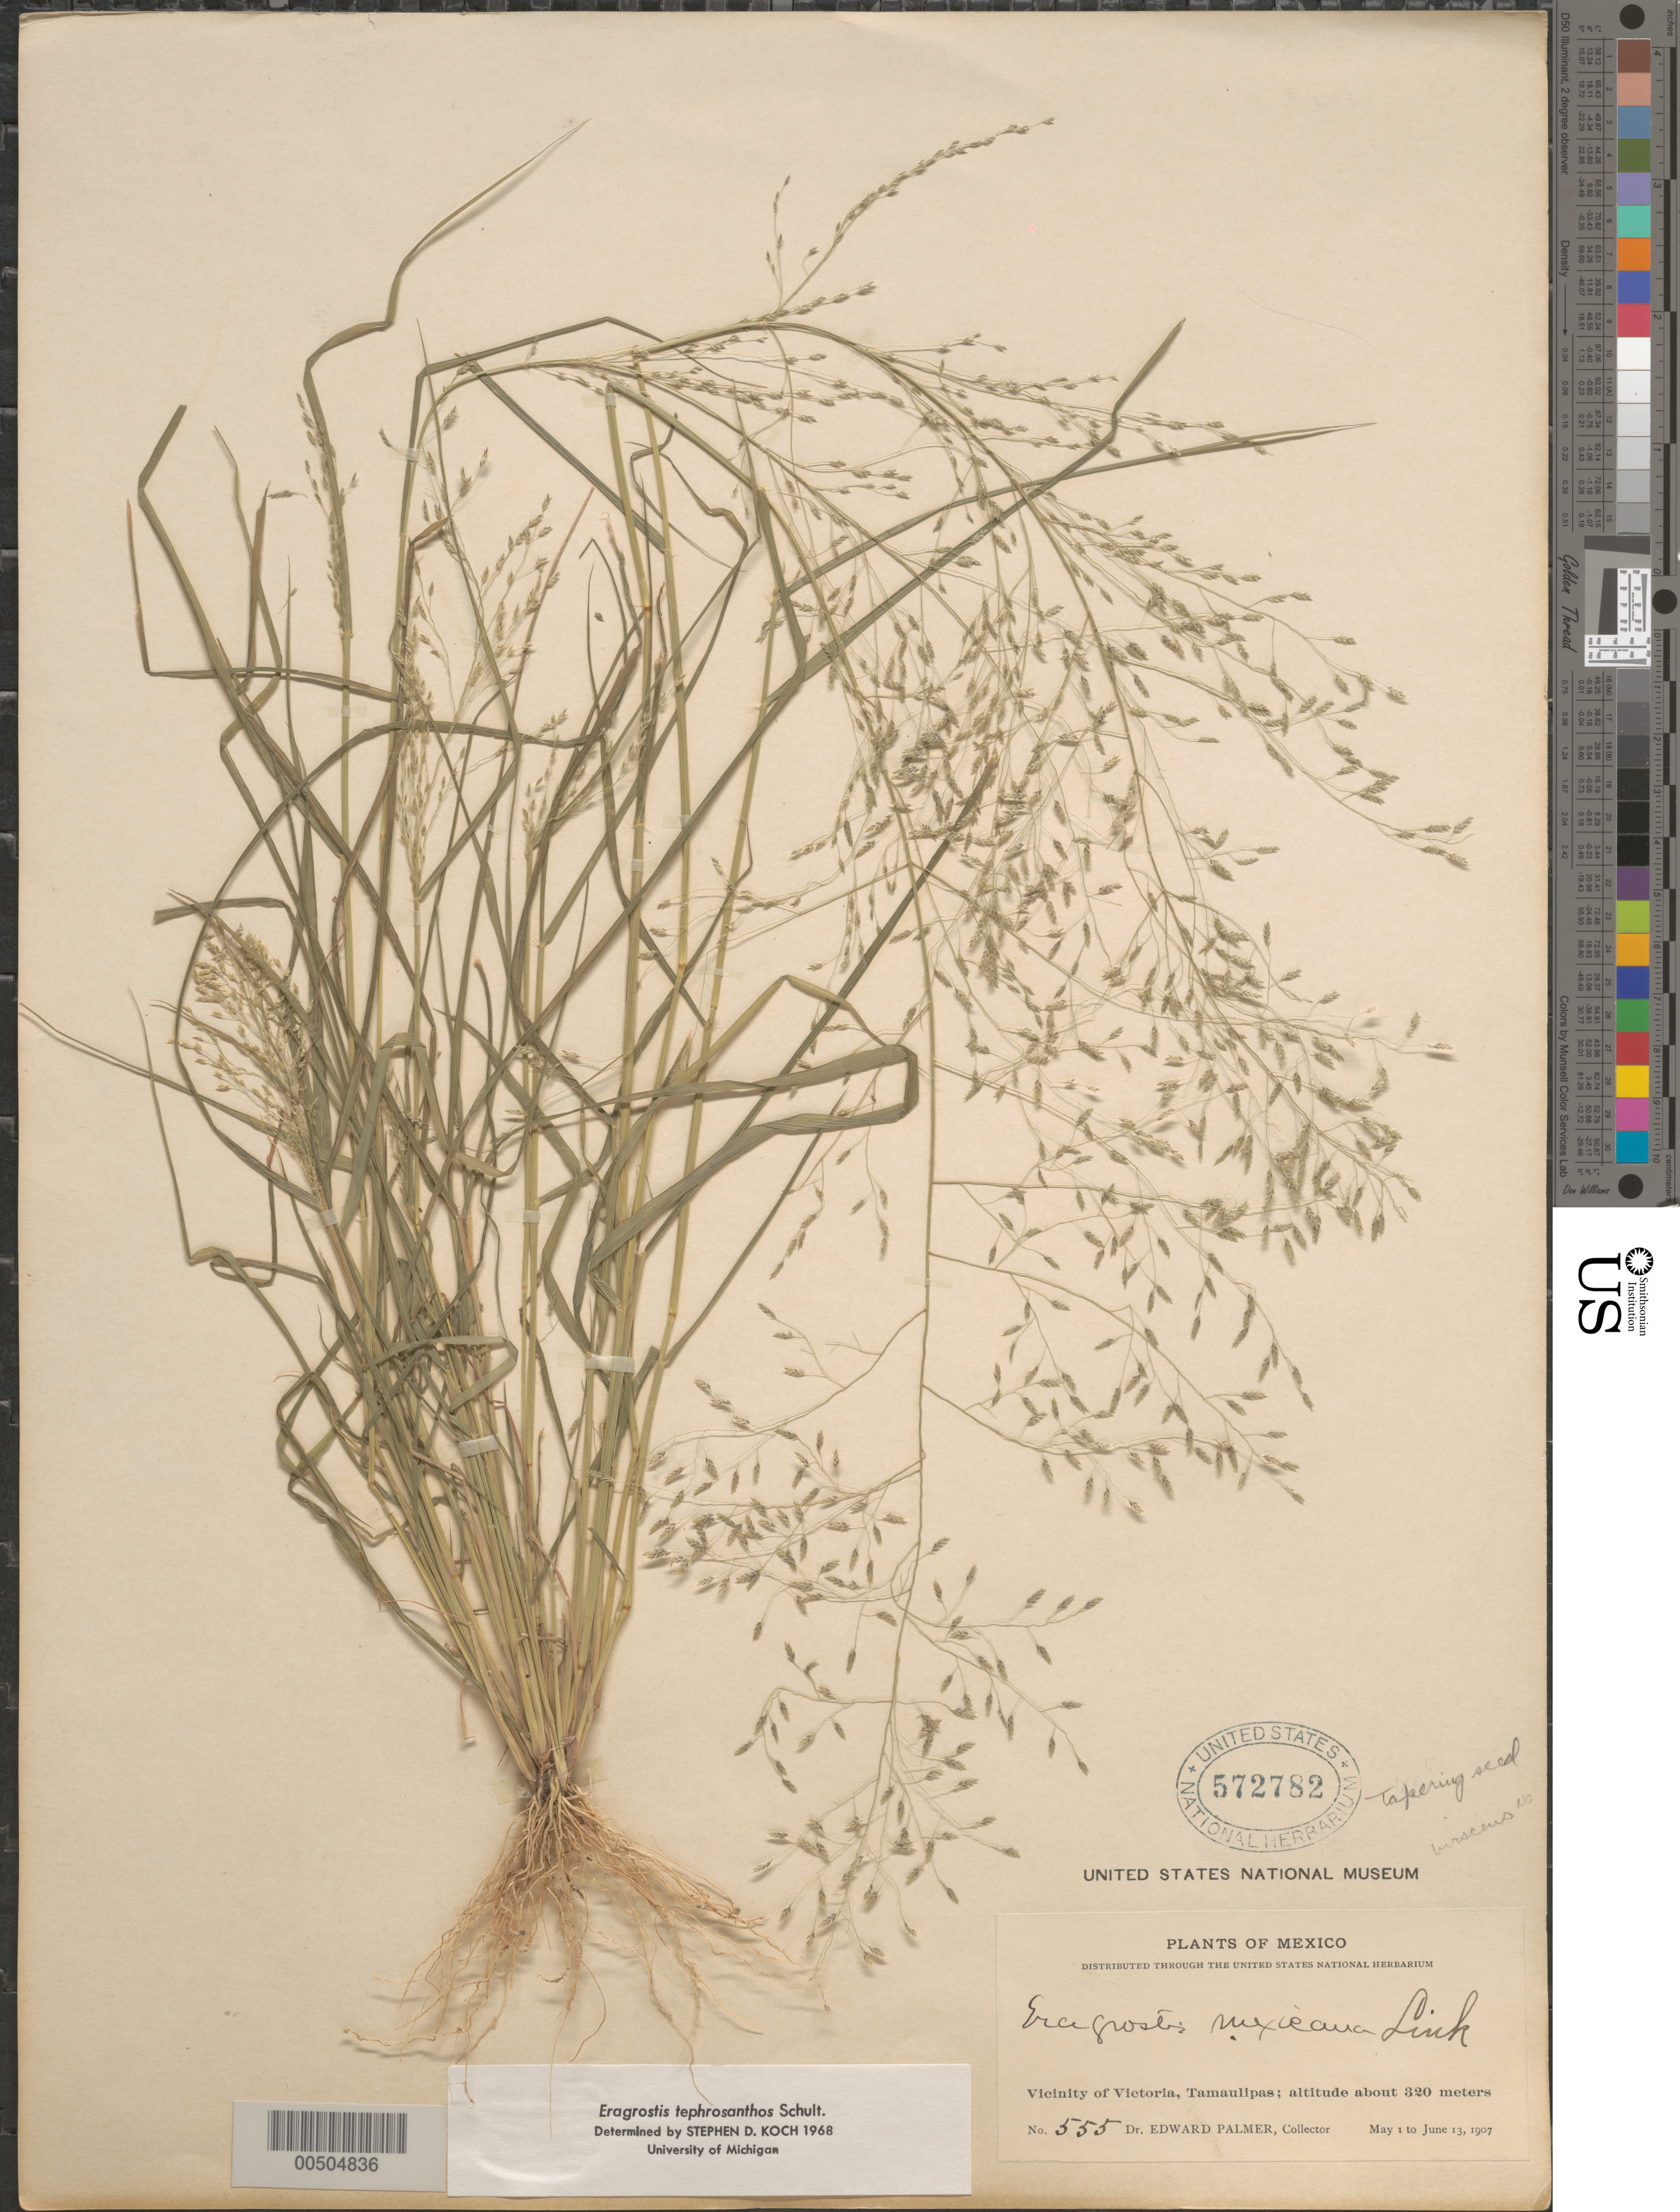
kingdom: Plantae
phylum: Tracheophyta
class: Liliopsida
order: Poales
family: Poaceae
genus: Eragrostis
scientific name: Eragrostis tephrosanthos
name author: Roem. & Schult.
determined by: Koch, S. D.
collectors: E. Palmer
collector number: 555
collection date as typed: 1 May 1907 to 13 Jun 1907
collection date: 1907-05-01/1907-06-13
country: Mexico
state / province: Tamaulipas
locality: Vicinity of Victoria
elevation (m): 320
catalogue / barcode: US 572782